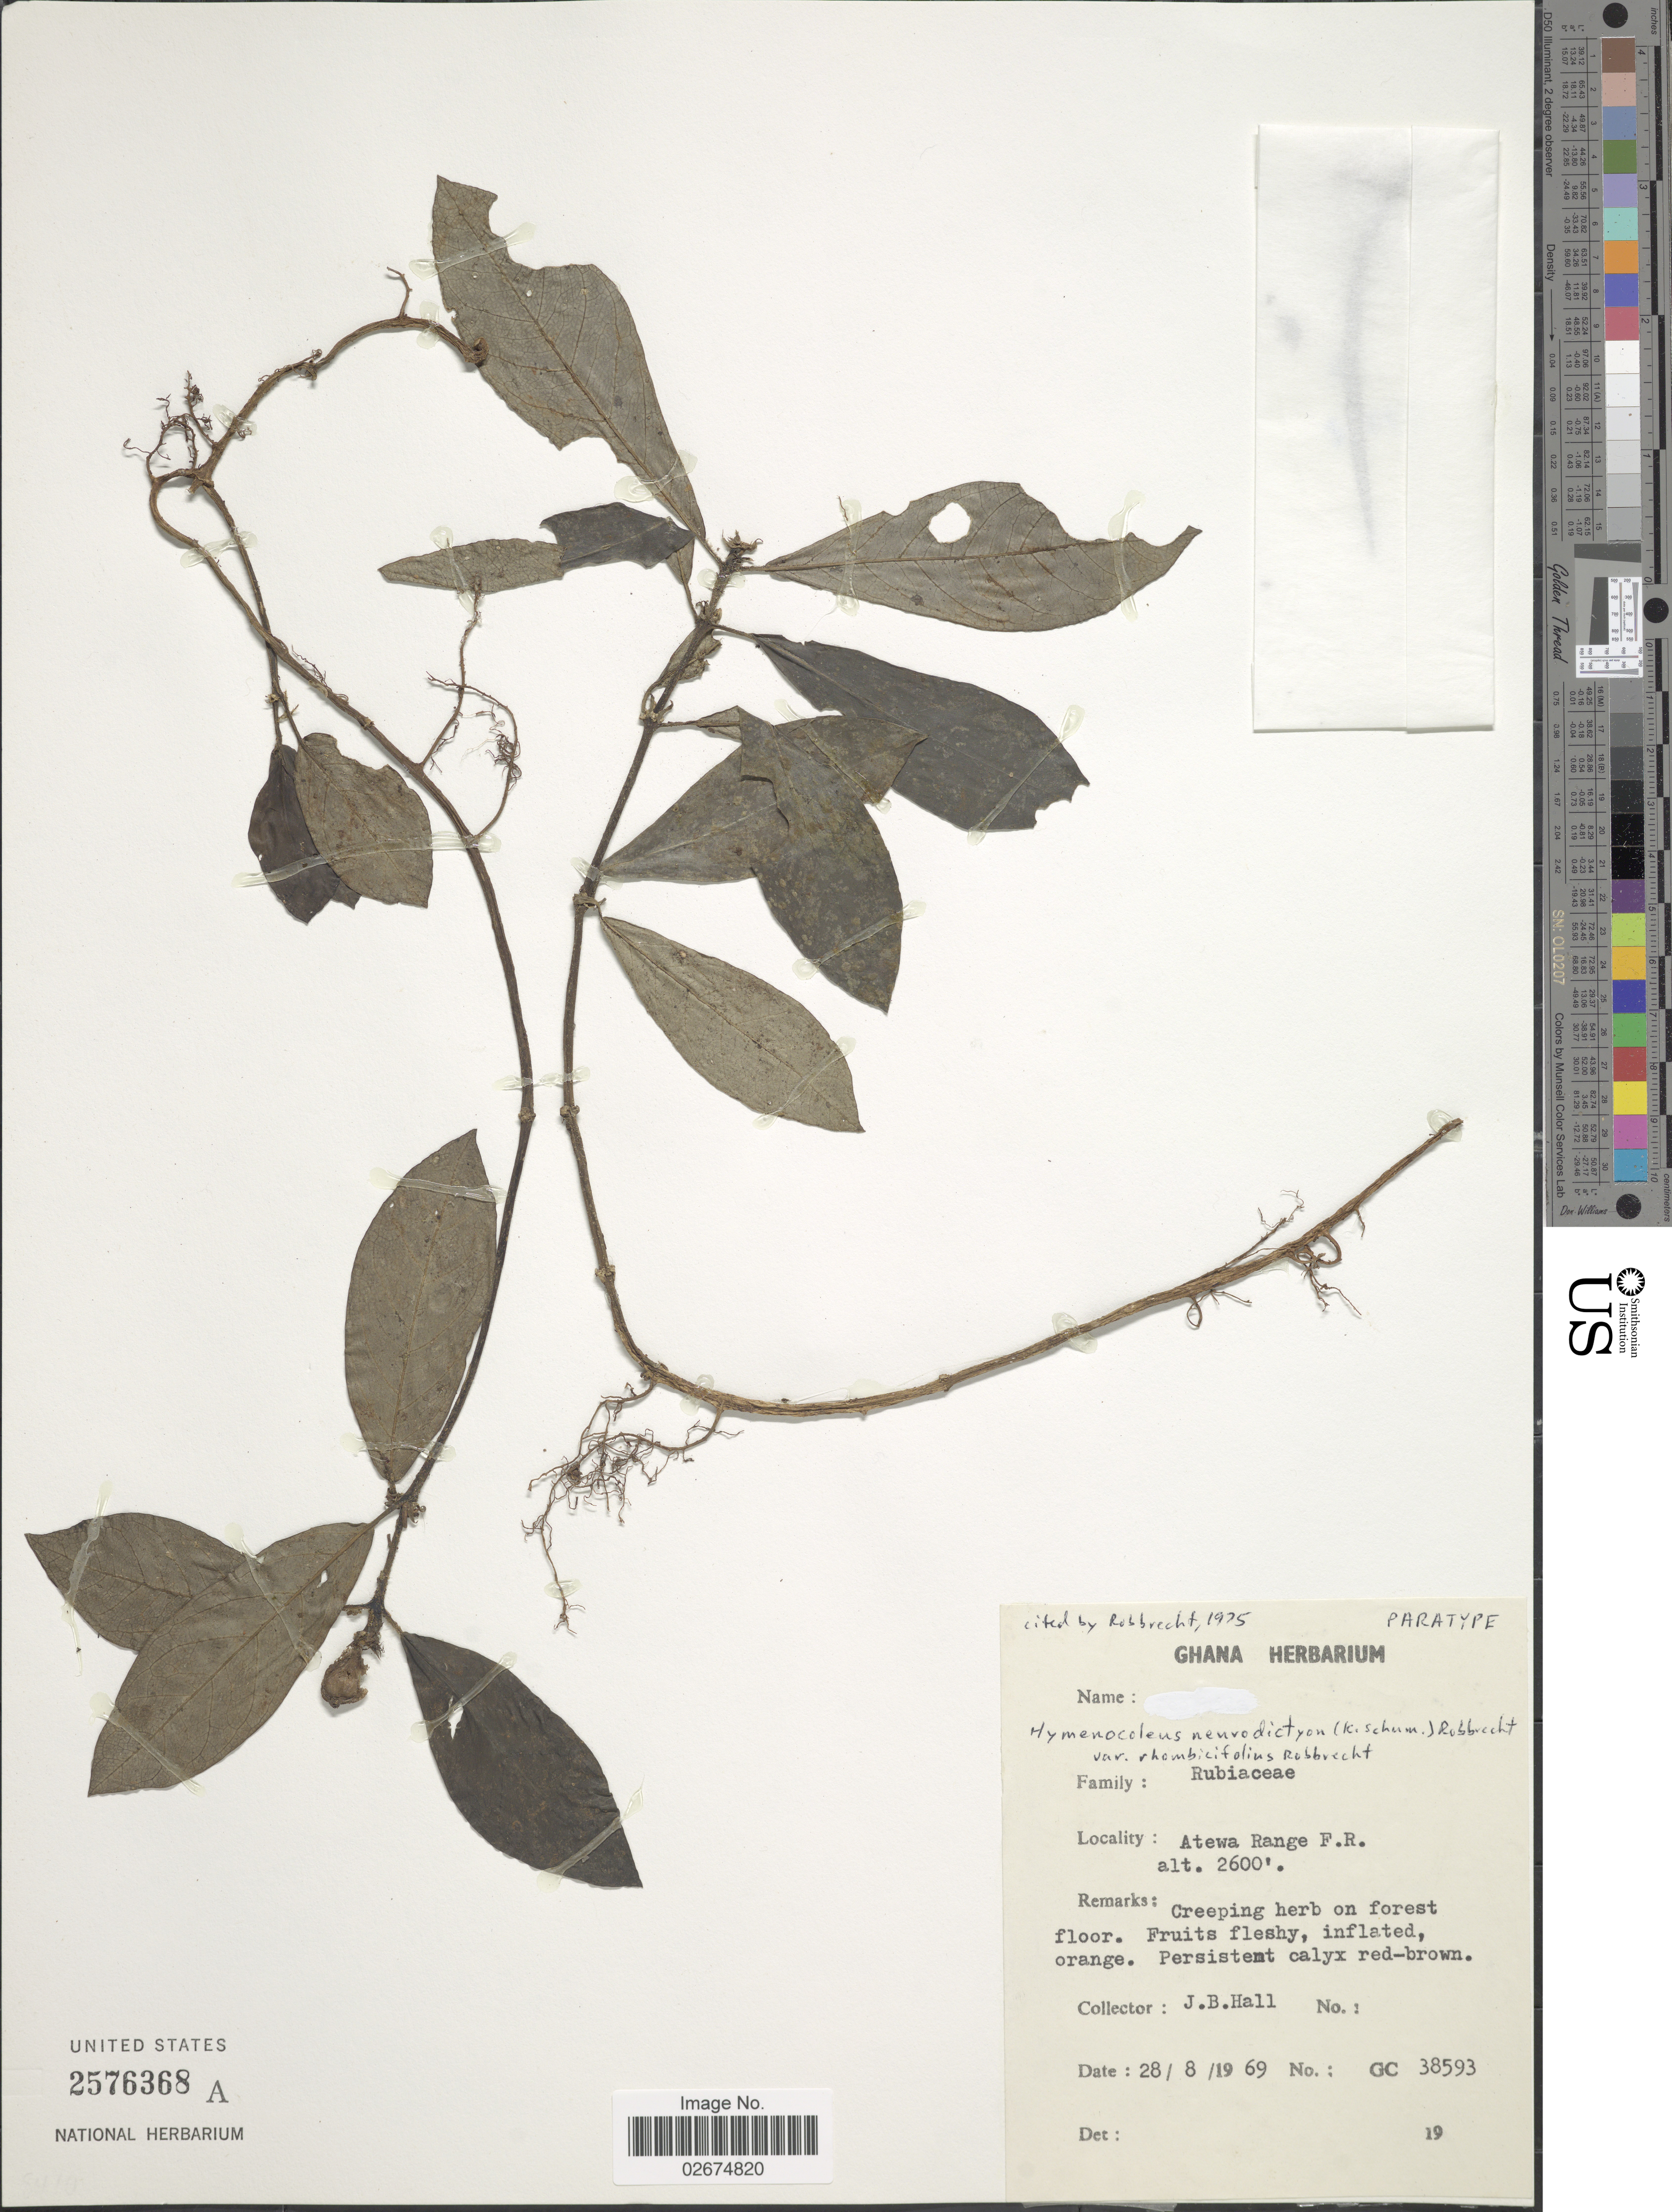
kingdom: Plantae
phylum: Tracheophyta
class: Magnoliopsida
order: Gentianales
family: Rubiaceae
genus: Hymenocoleus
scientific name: Hymenocoleus neurodictyon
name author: (K. Schum.) Robbr.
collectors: J. Hall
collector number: GC 38593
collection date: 1969-08-28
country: Ghana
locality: Atewa Range F. R.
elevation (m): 792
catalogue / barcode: US 2576368A